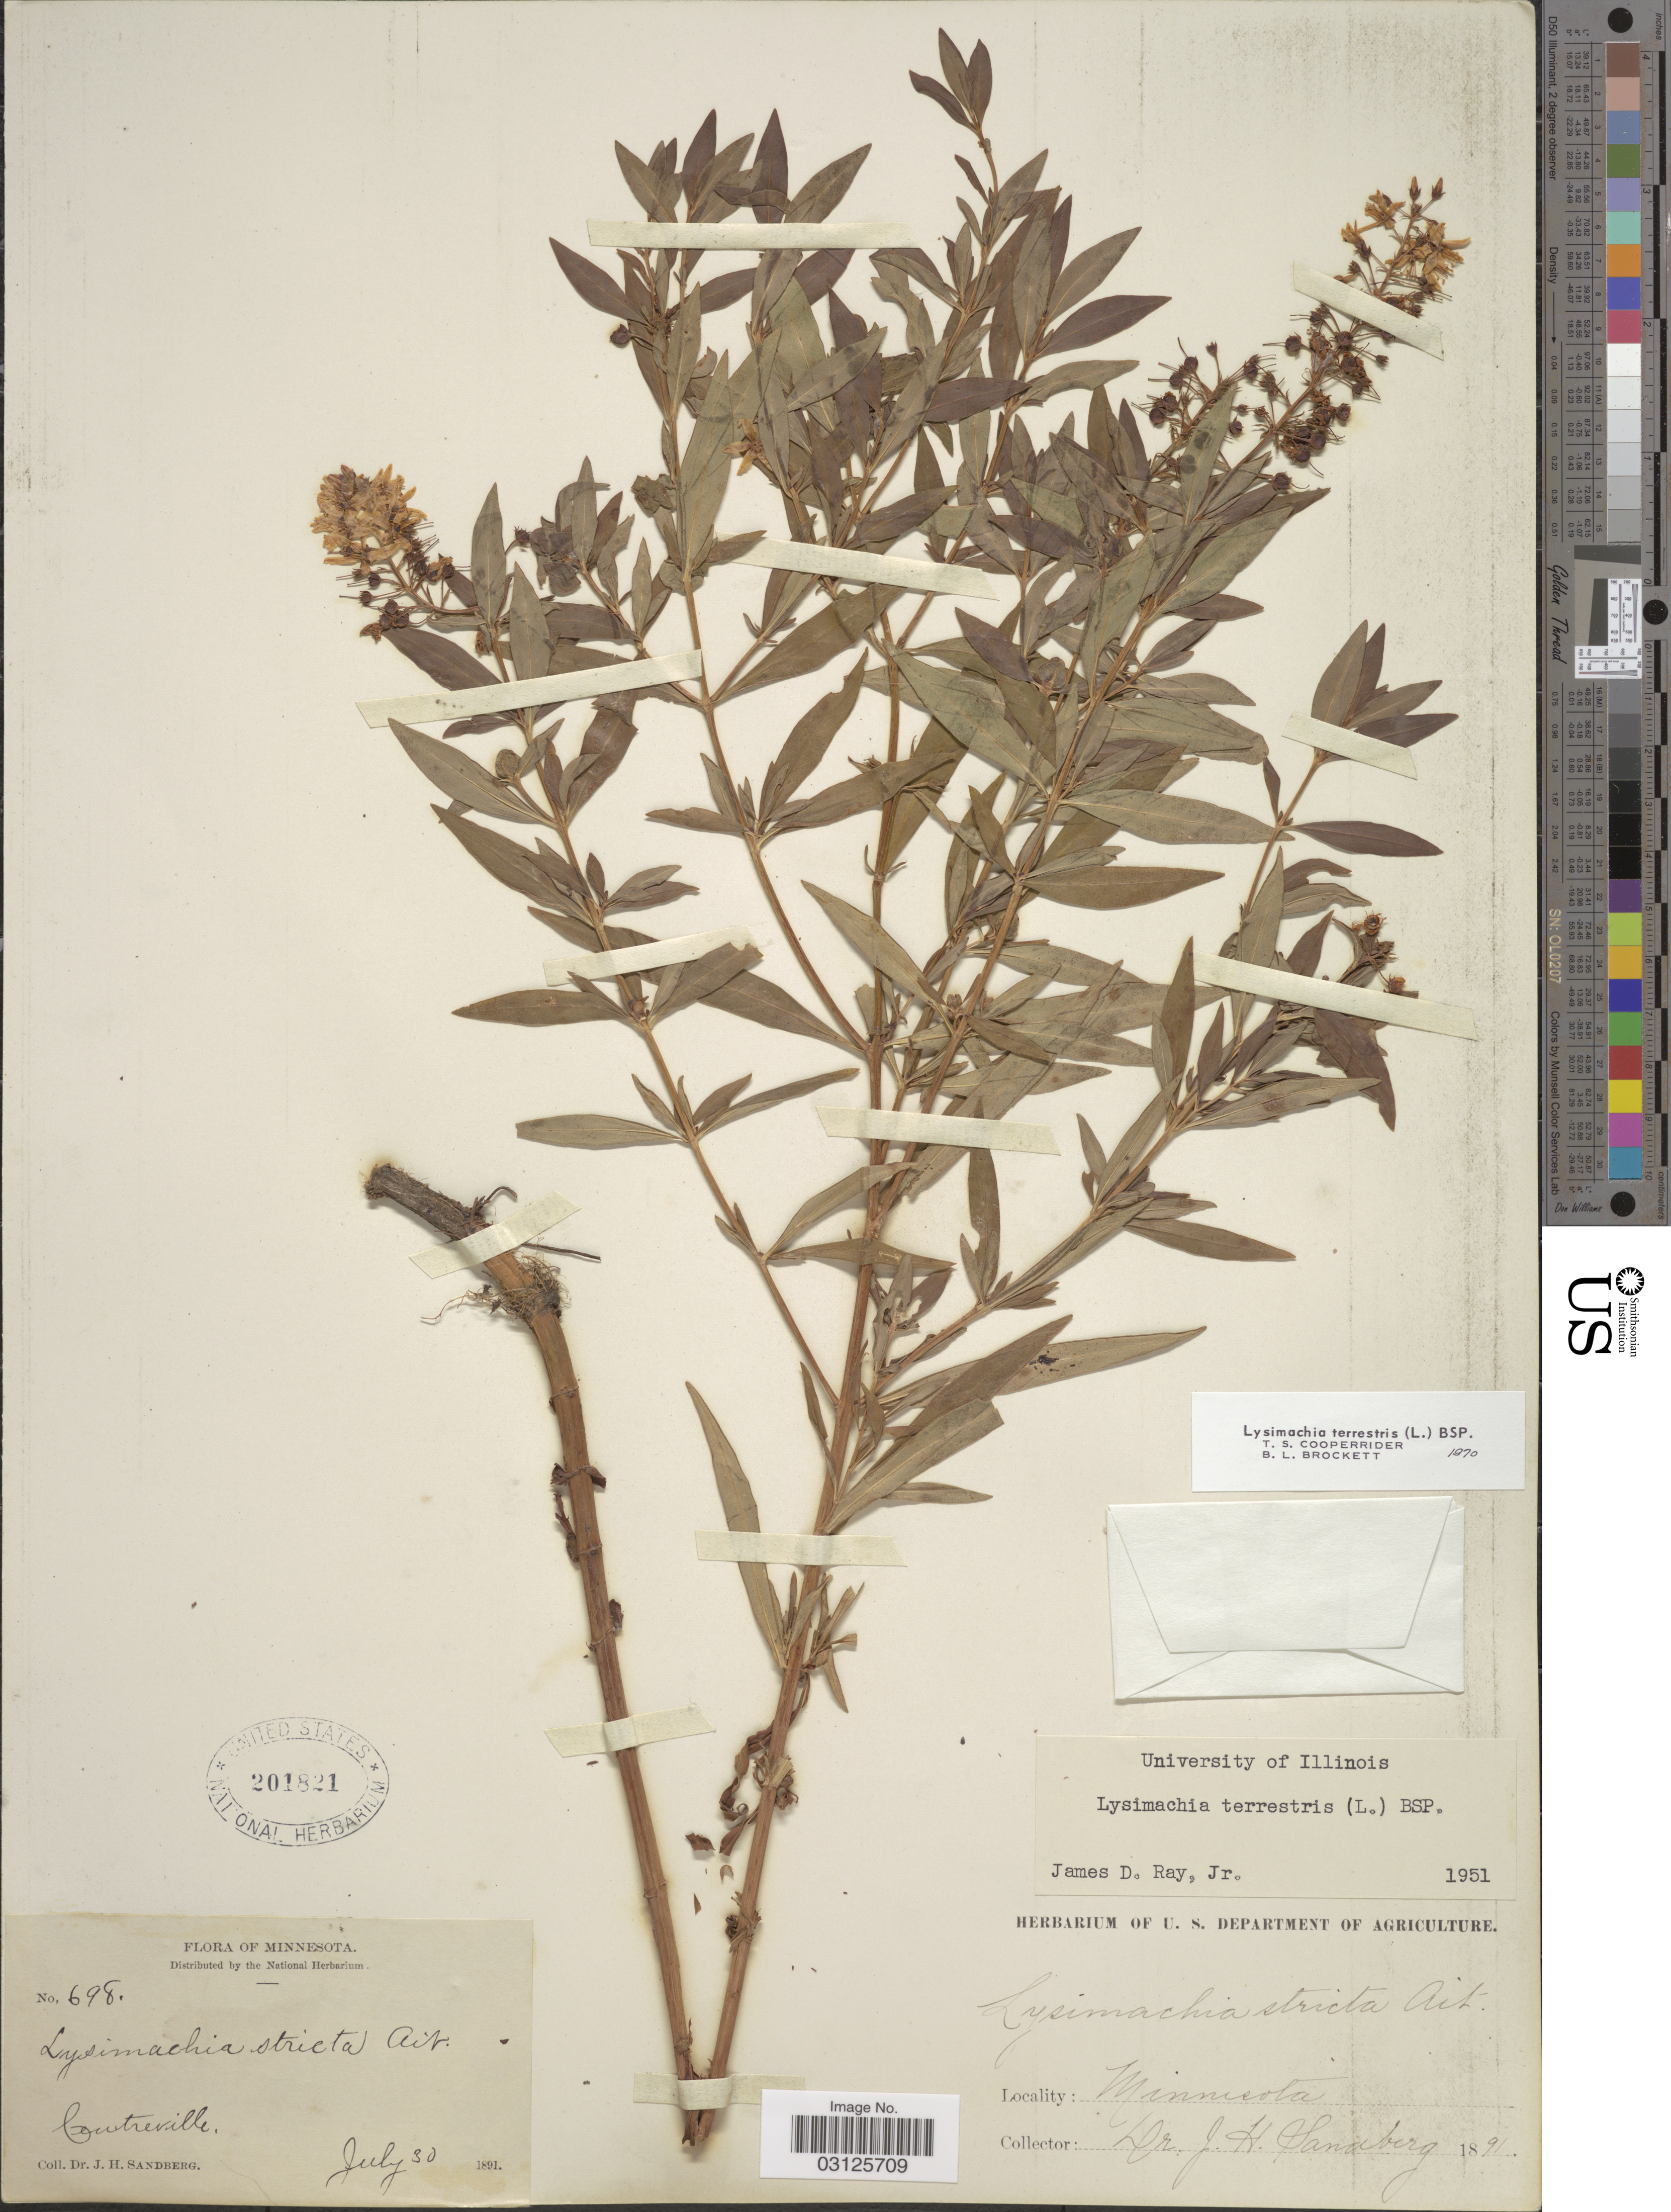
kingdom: Plantae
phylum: Tracheophyta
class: Magnoliopsida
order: Ericales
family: Primulaceae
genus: Lysimachia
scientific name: Lysimachia terrestris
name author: (L.) Britton, Stearns & Poggenb.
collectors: J. H. Sandberg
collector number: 698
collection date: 1891-07-30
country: United States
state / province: Minnesota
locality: Centreville.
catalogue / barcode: US 201821